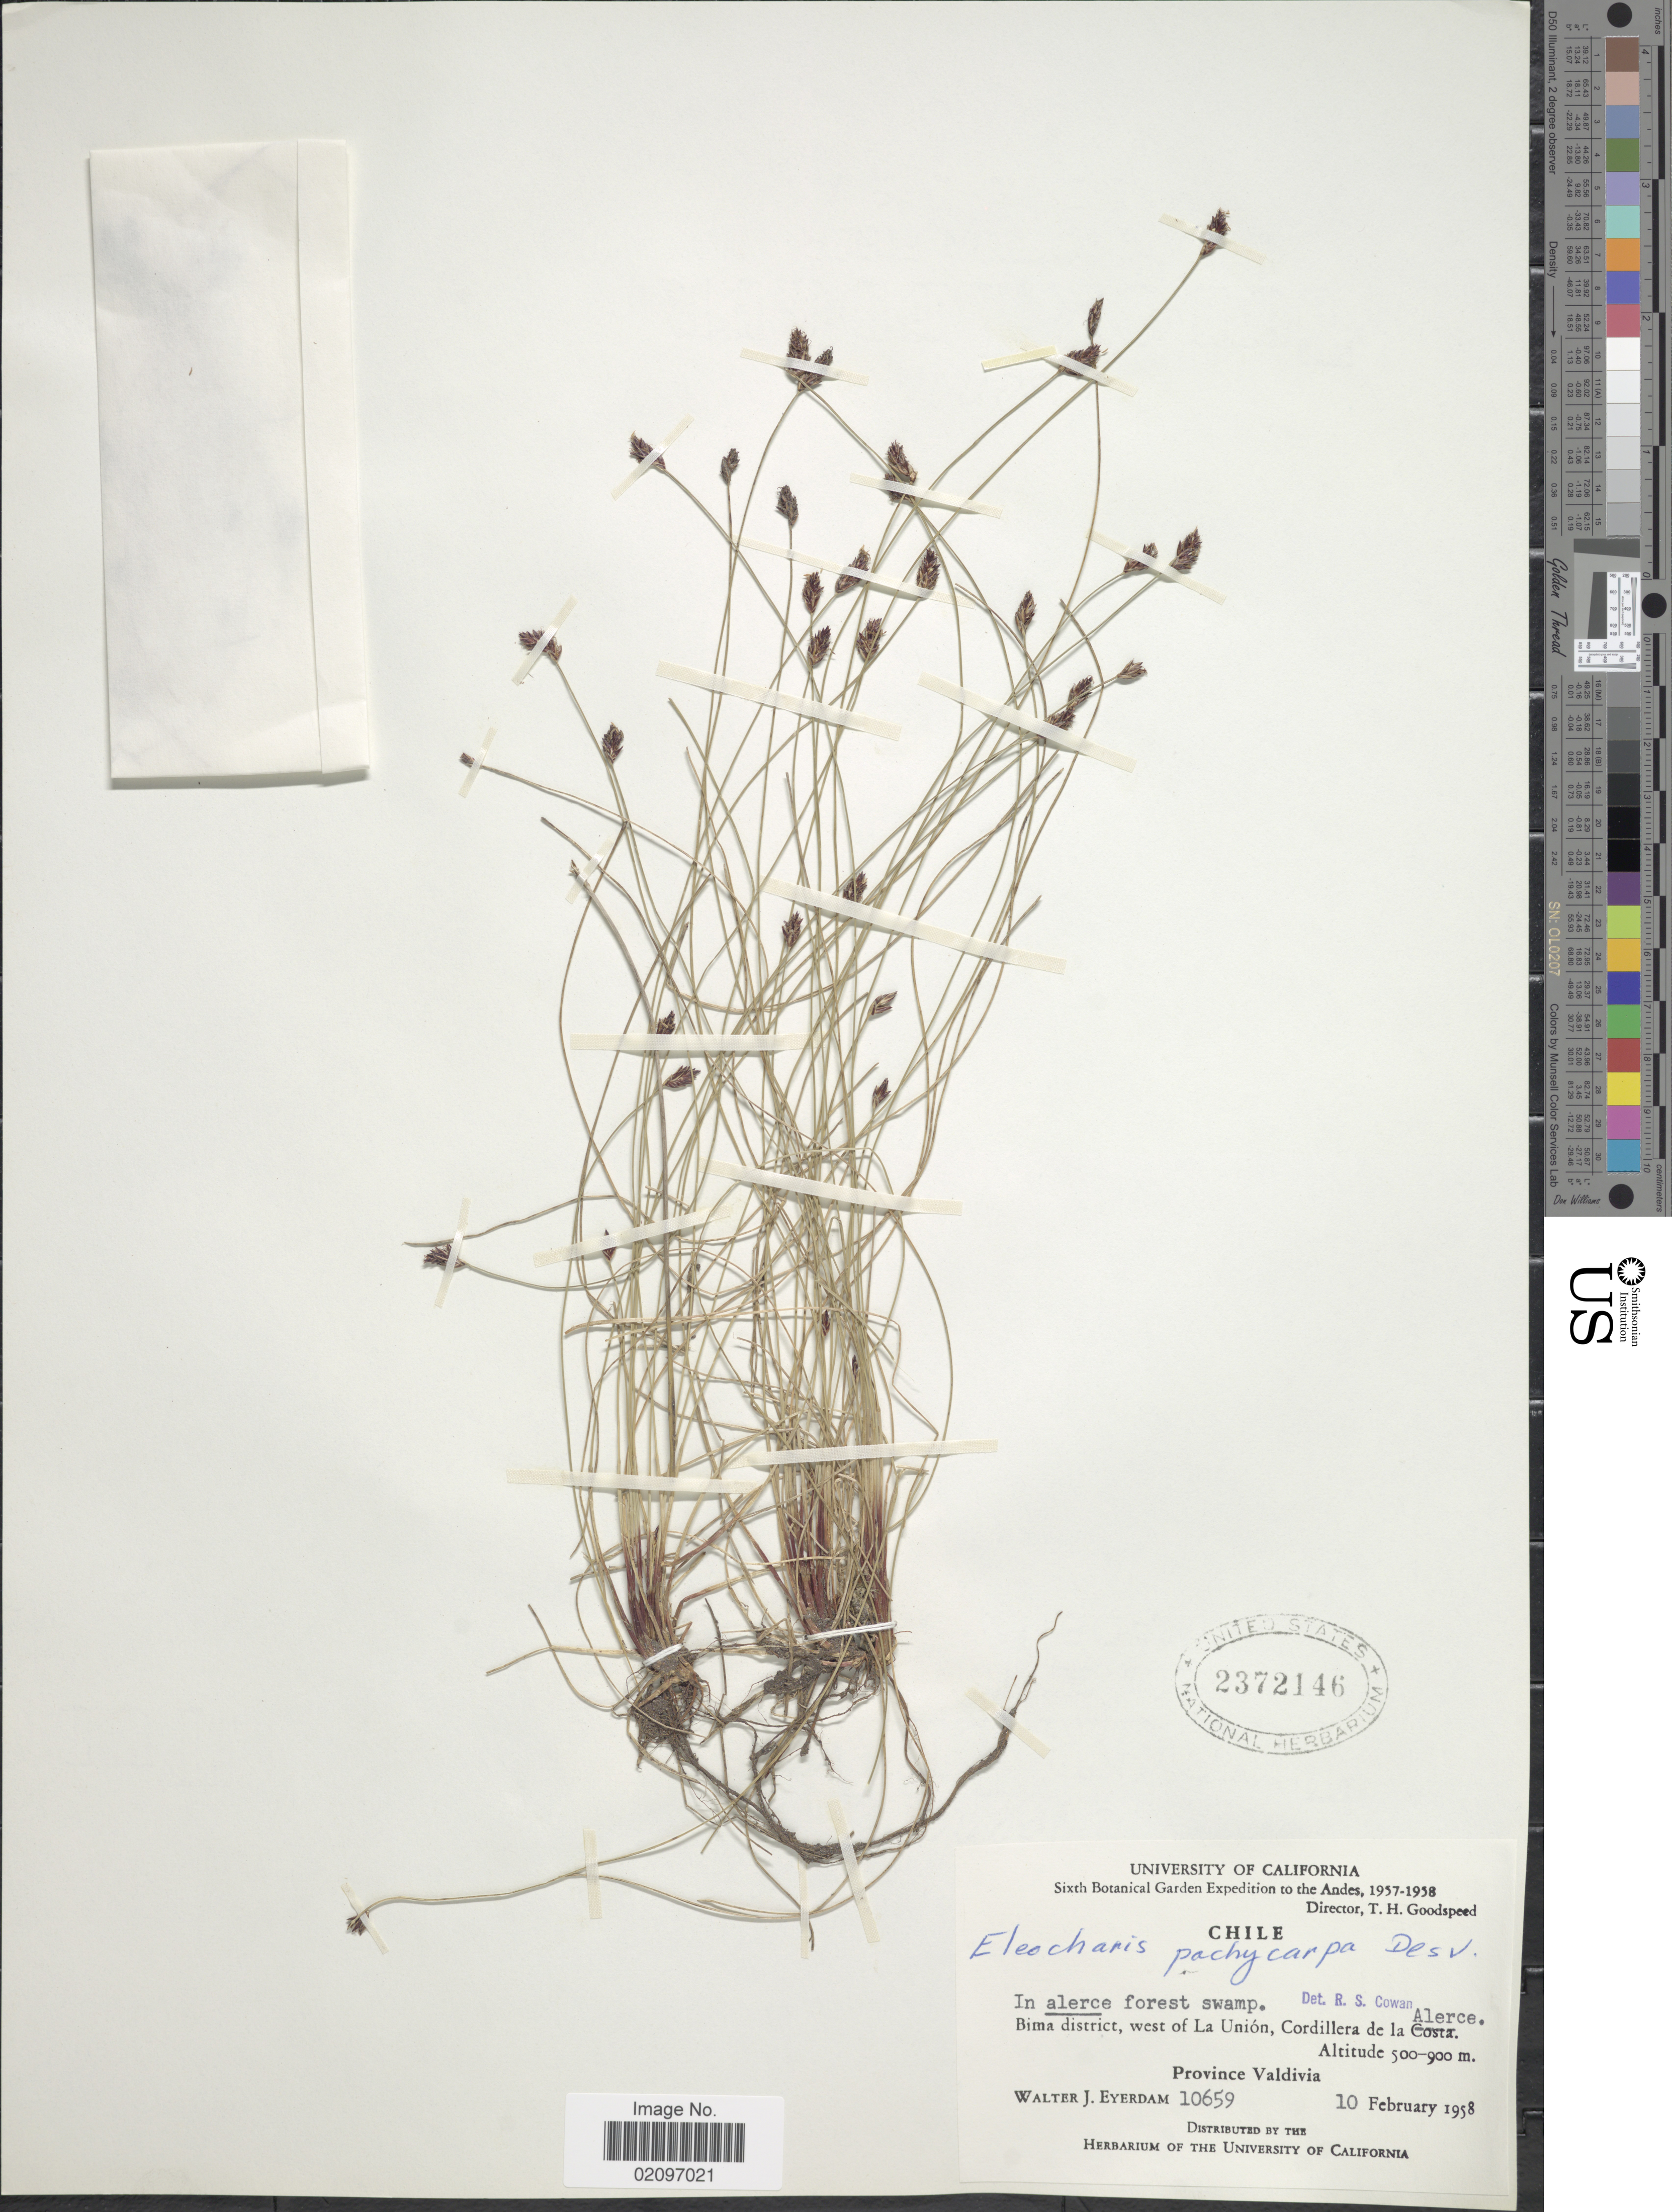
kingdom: Plantae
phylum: Tracheophyta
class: Liliopsida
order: Poales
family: Cyperaceae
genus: Eleocharis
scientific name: Eleocharis pachycarpa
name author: É. Desv.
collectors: W. J. Eyerdam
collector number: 10659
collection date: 1958-02-10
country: Chile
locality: Chile, In alerce forest swamp. Bima district, west of La Union, Cordillera de la Alerce. Province Valdivia.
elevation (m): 500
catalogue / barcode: US 2372146